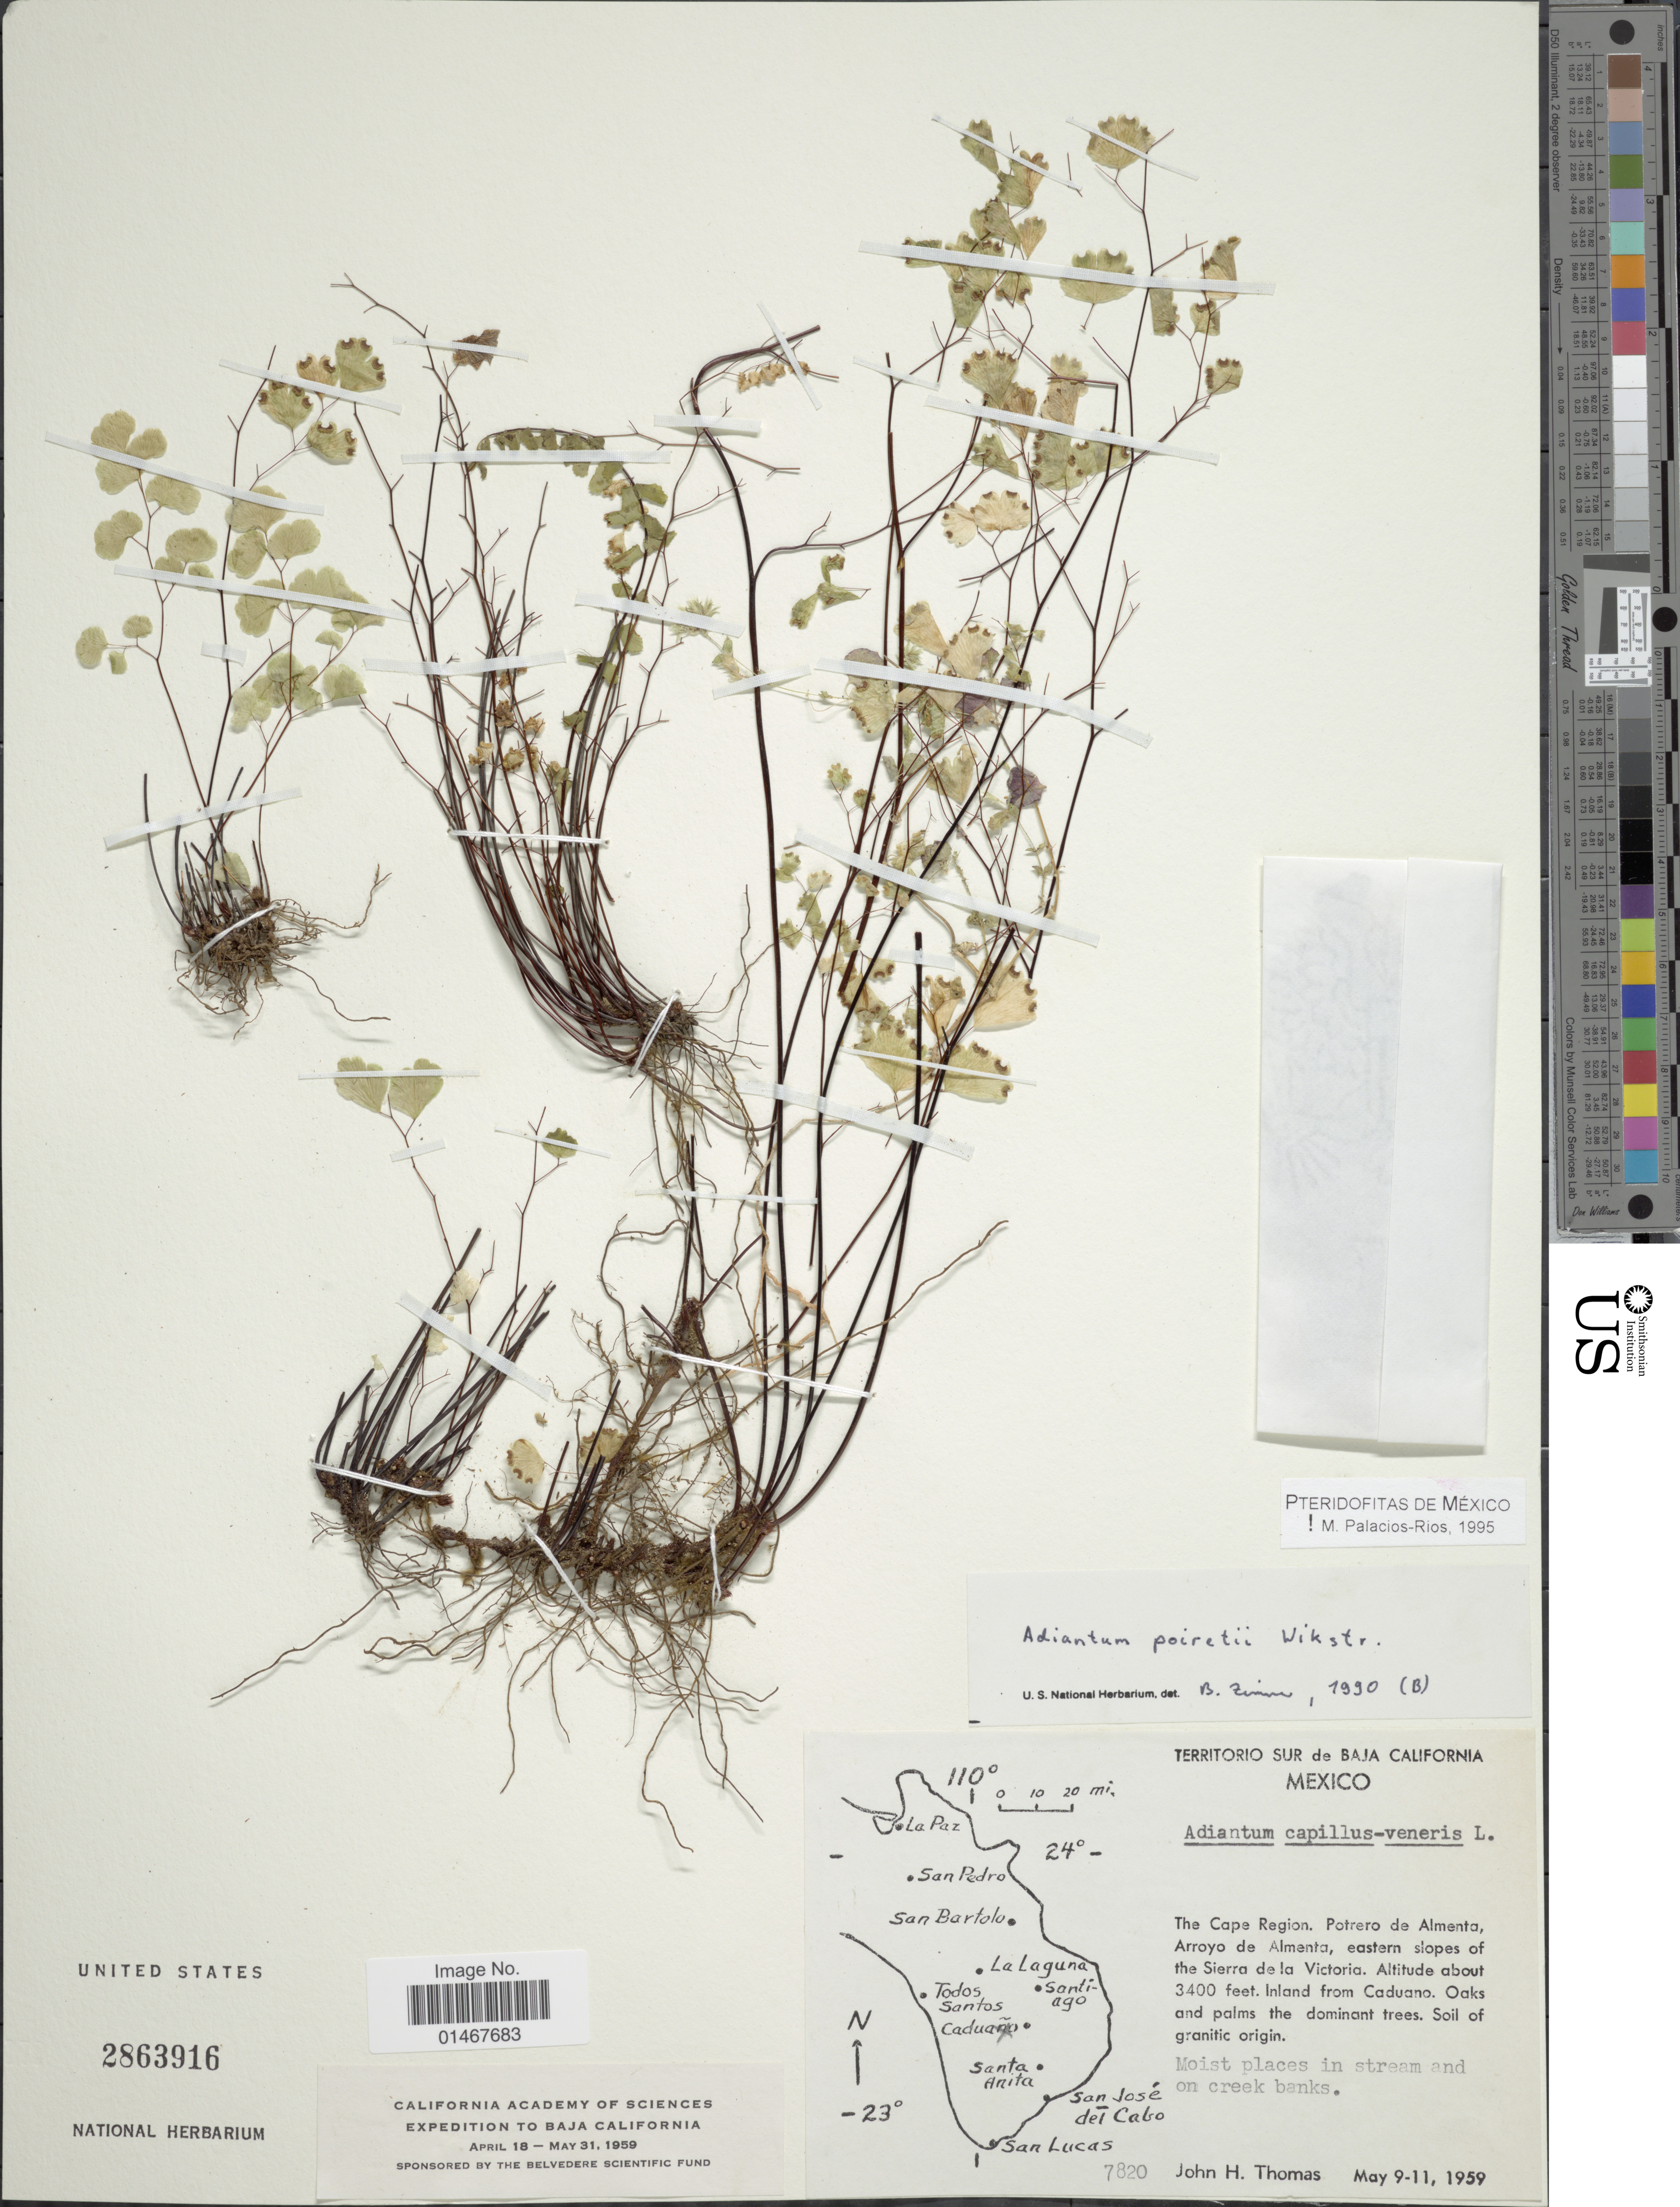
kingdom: Plantae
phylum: Tracheophyta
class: Polypodiopsida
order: Polypodiales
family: Pteridaceae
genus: Adiantum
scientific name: Adiantum poiretii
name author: Wikstr.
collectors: J. H. Thomas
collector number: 7820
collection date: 1959-05-09/1959-05-11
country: Mexico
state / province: Baja California Sur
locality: Territori Sur de Baja California, The Cape Region. Potrero de Almenta Arroyo de Almenta, eastern slopes of the Sierra de la Victoria, Inland from Caduano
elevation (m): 1036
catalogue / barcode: US 2863916